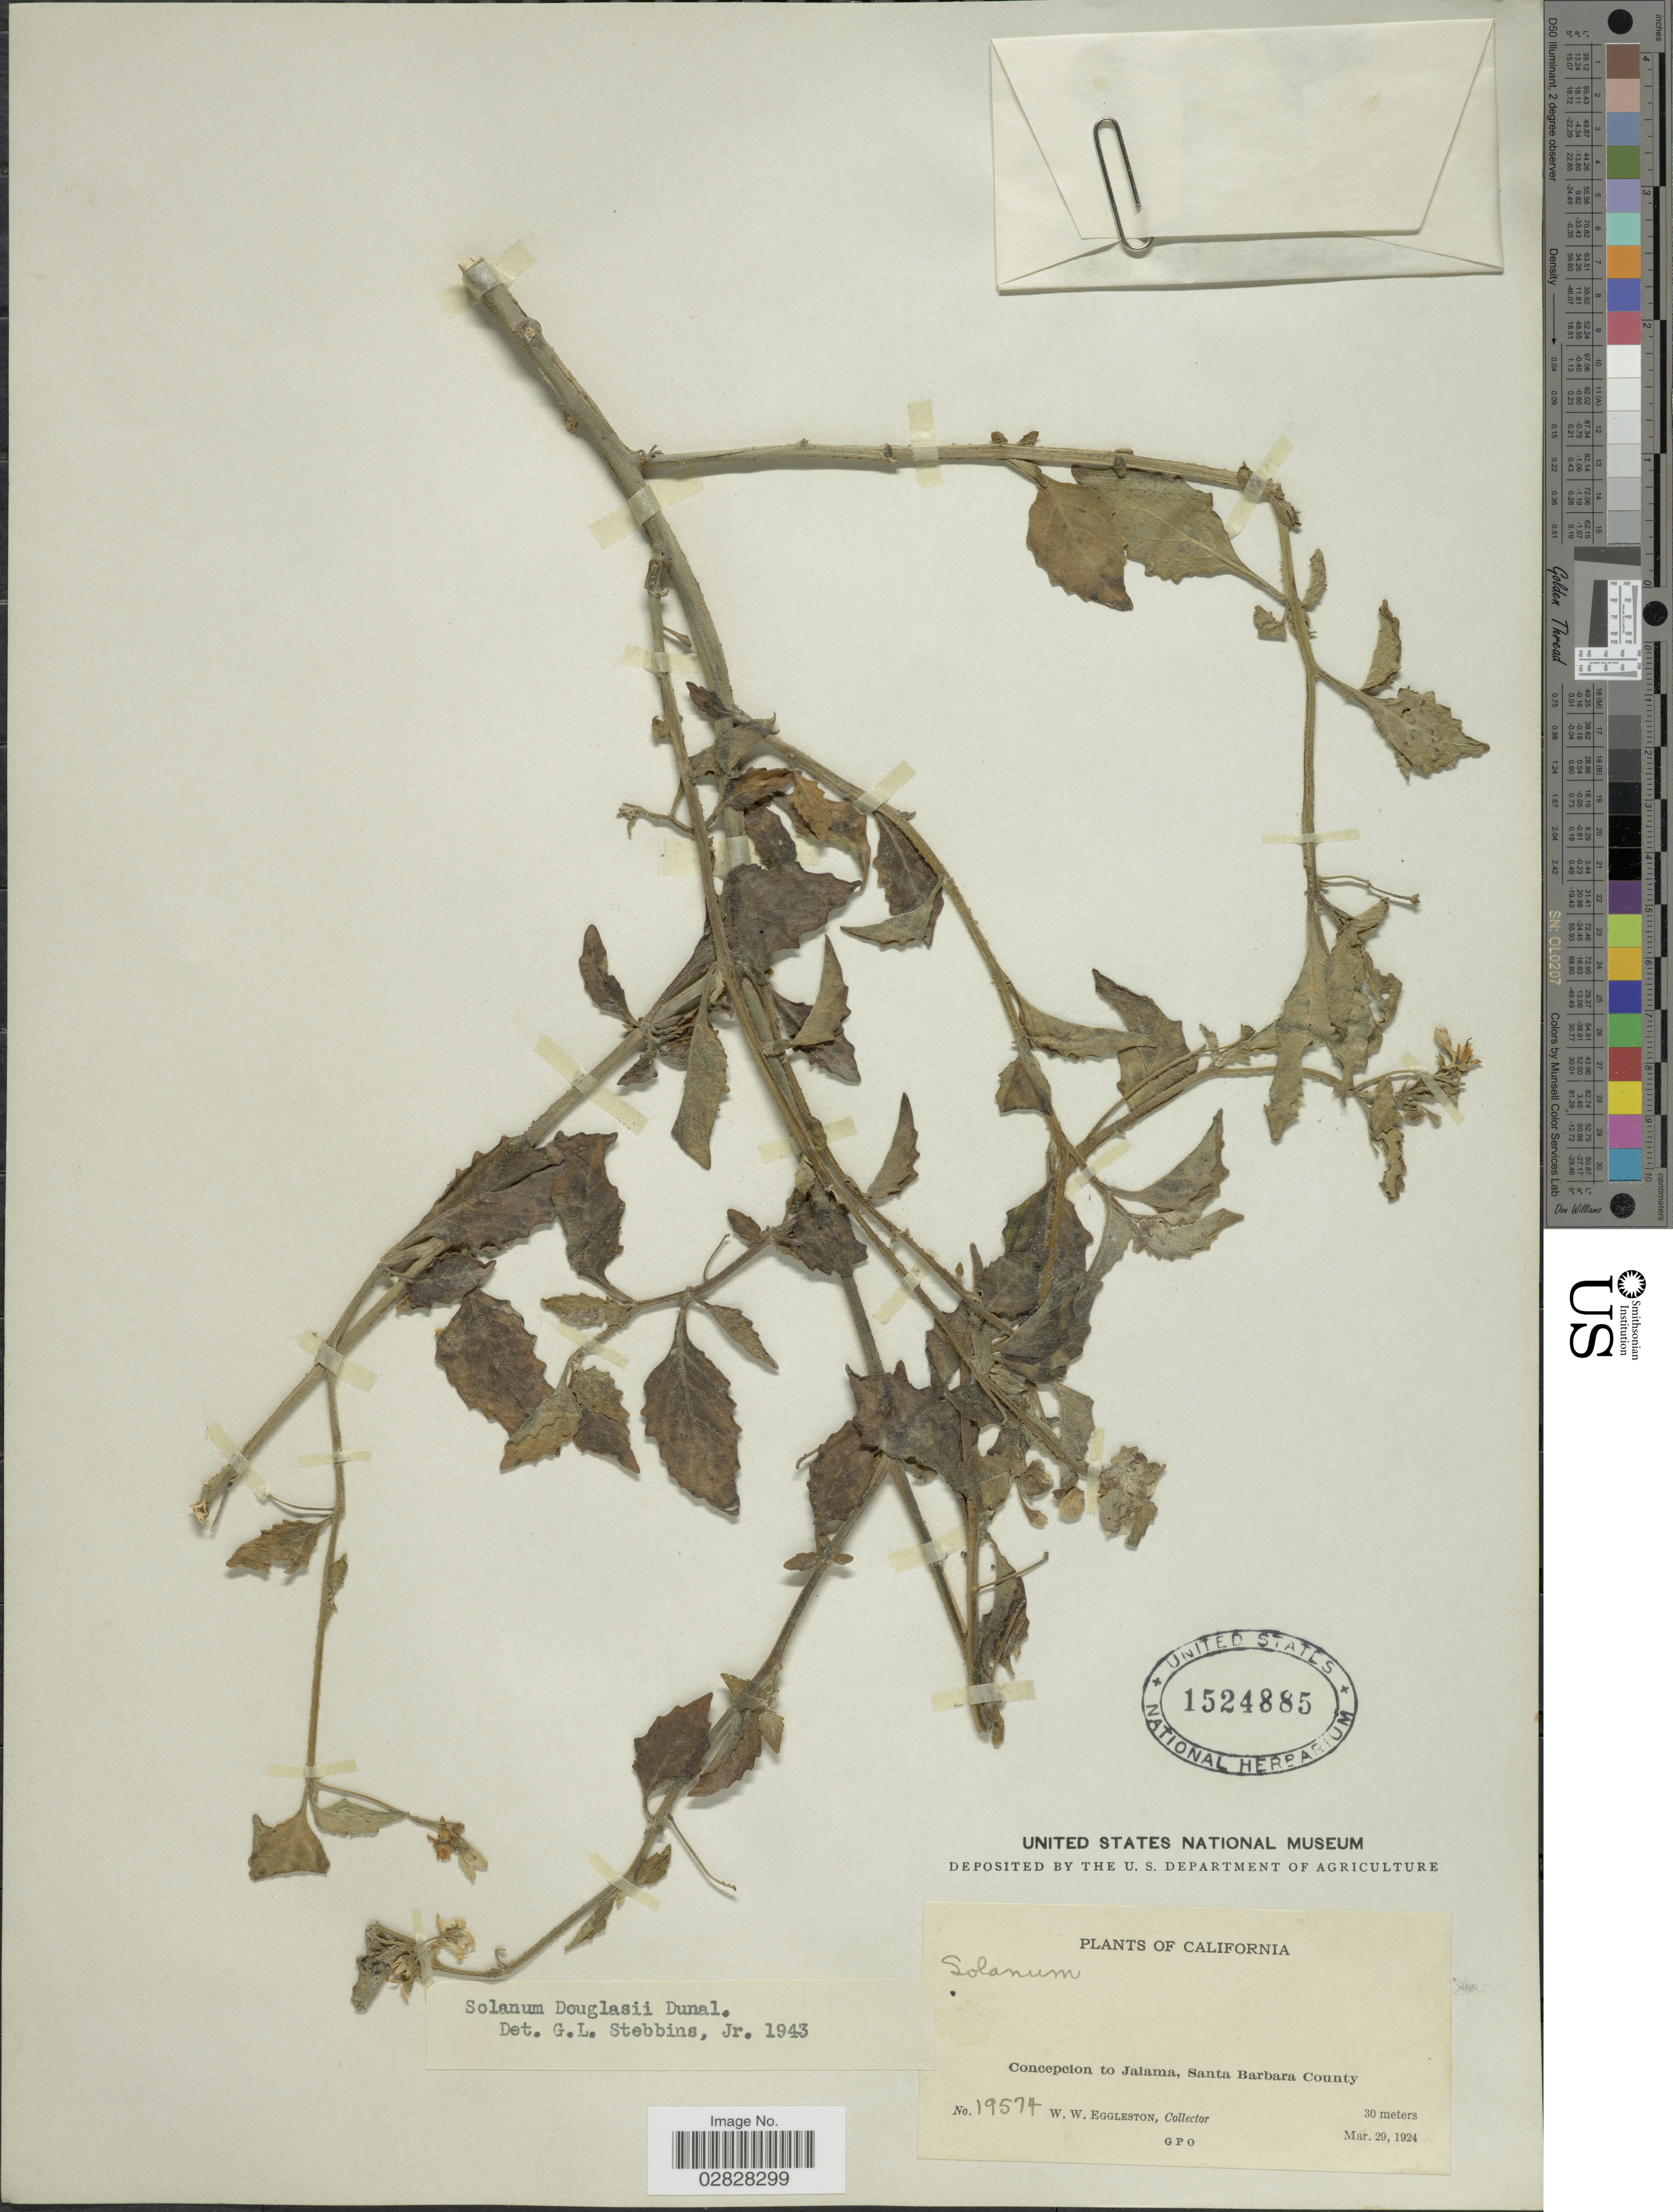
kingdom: Plantae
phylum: Tracheophyta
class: Magnoliopsida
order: Solanales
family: Solanaceae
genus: Solanum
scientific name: Solanum douglasii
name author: Dunal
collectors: W. W. Eggleston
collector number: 19574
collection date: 1924-03-29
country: United States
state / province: California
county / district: Santa Barbara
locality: Concepcion to Jalama, Santa Barbara County.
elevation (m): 30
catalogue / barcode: US 1524885